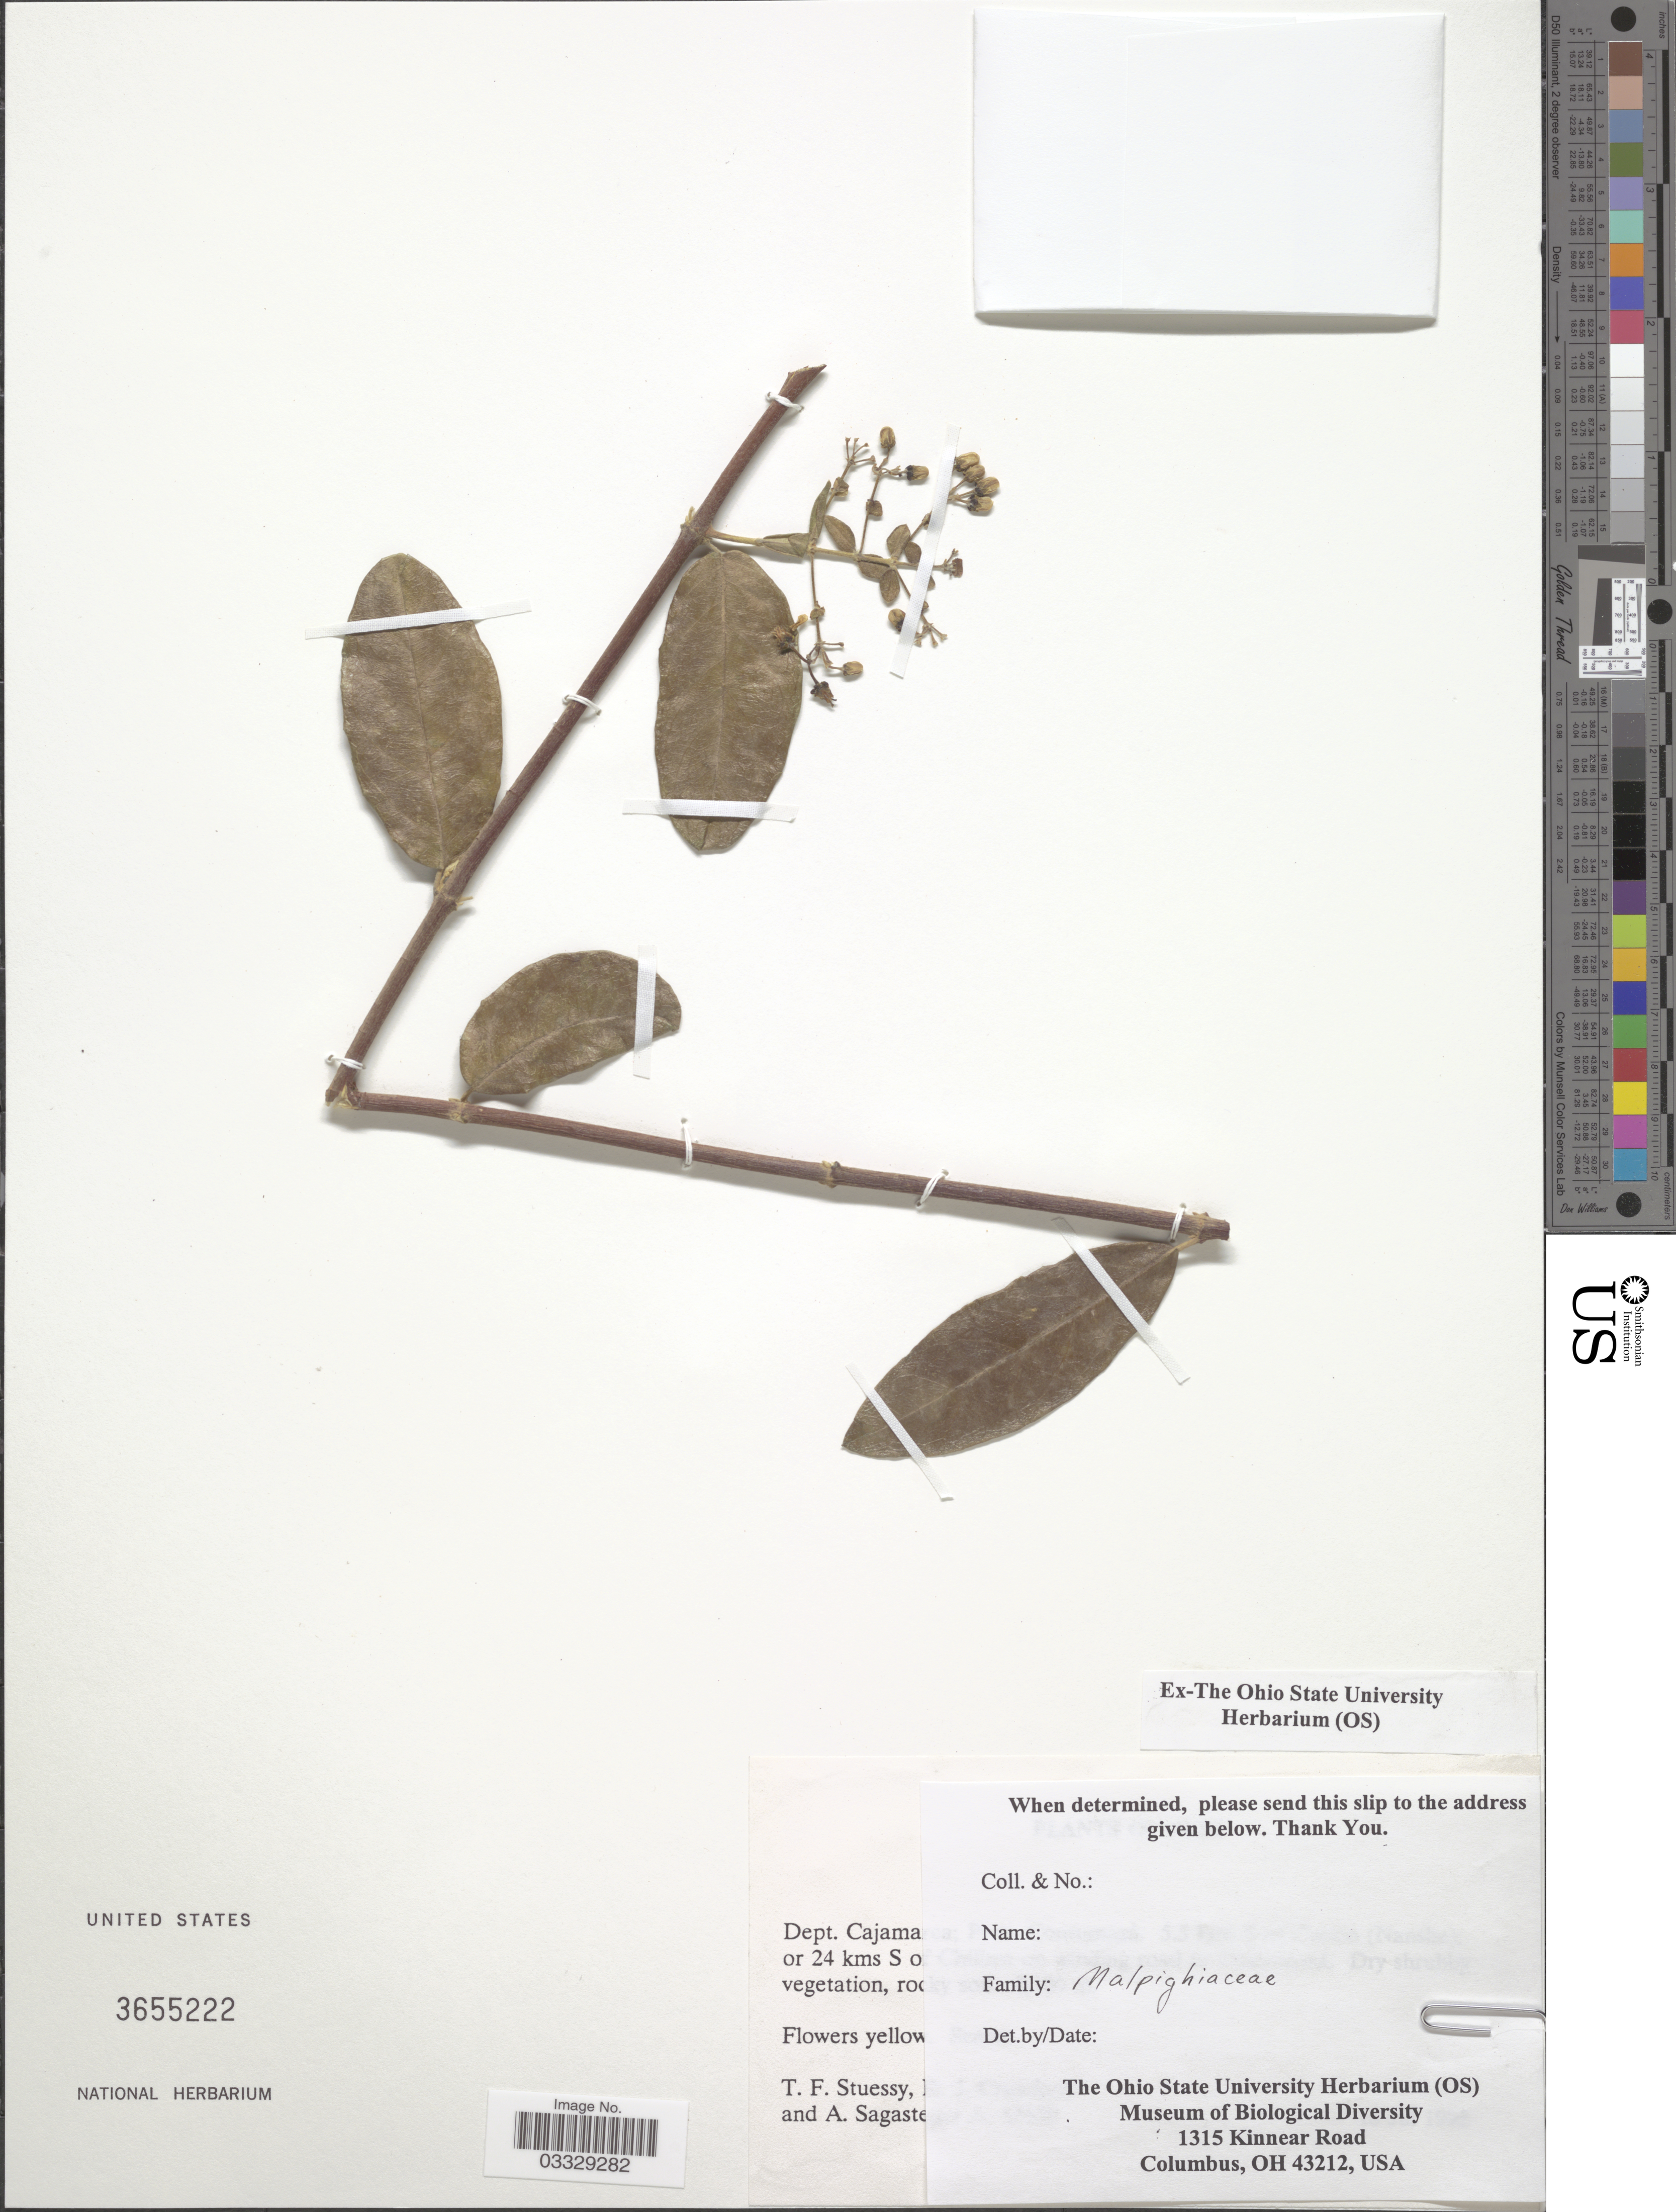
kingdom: Plantae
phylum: Tracheophyta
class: Magnoliopsida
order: Malpighiales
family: Malpighiaceae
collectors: T. Stuessy & A. Sagastegui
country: Peru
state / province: Cajamarca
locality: Dept. Cajamarca [illegible text] or 24 kms S o[illegible text] .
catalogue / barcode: US 3655222